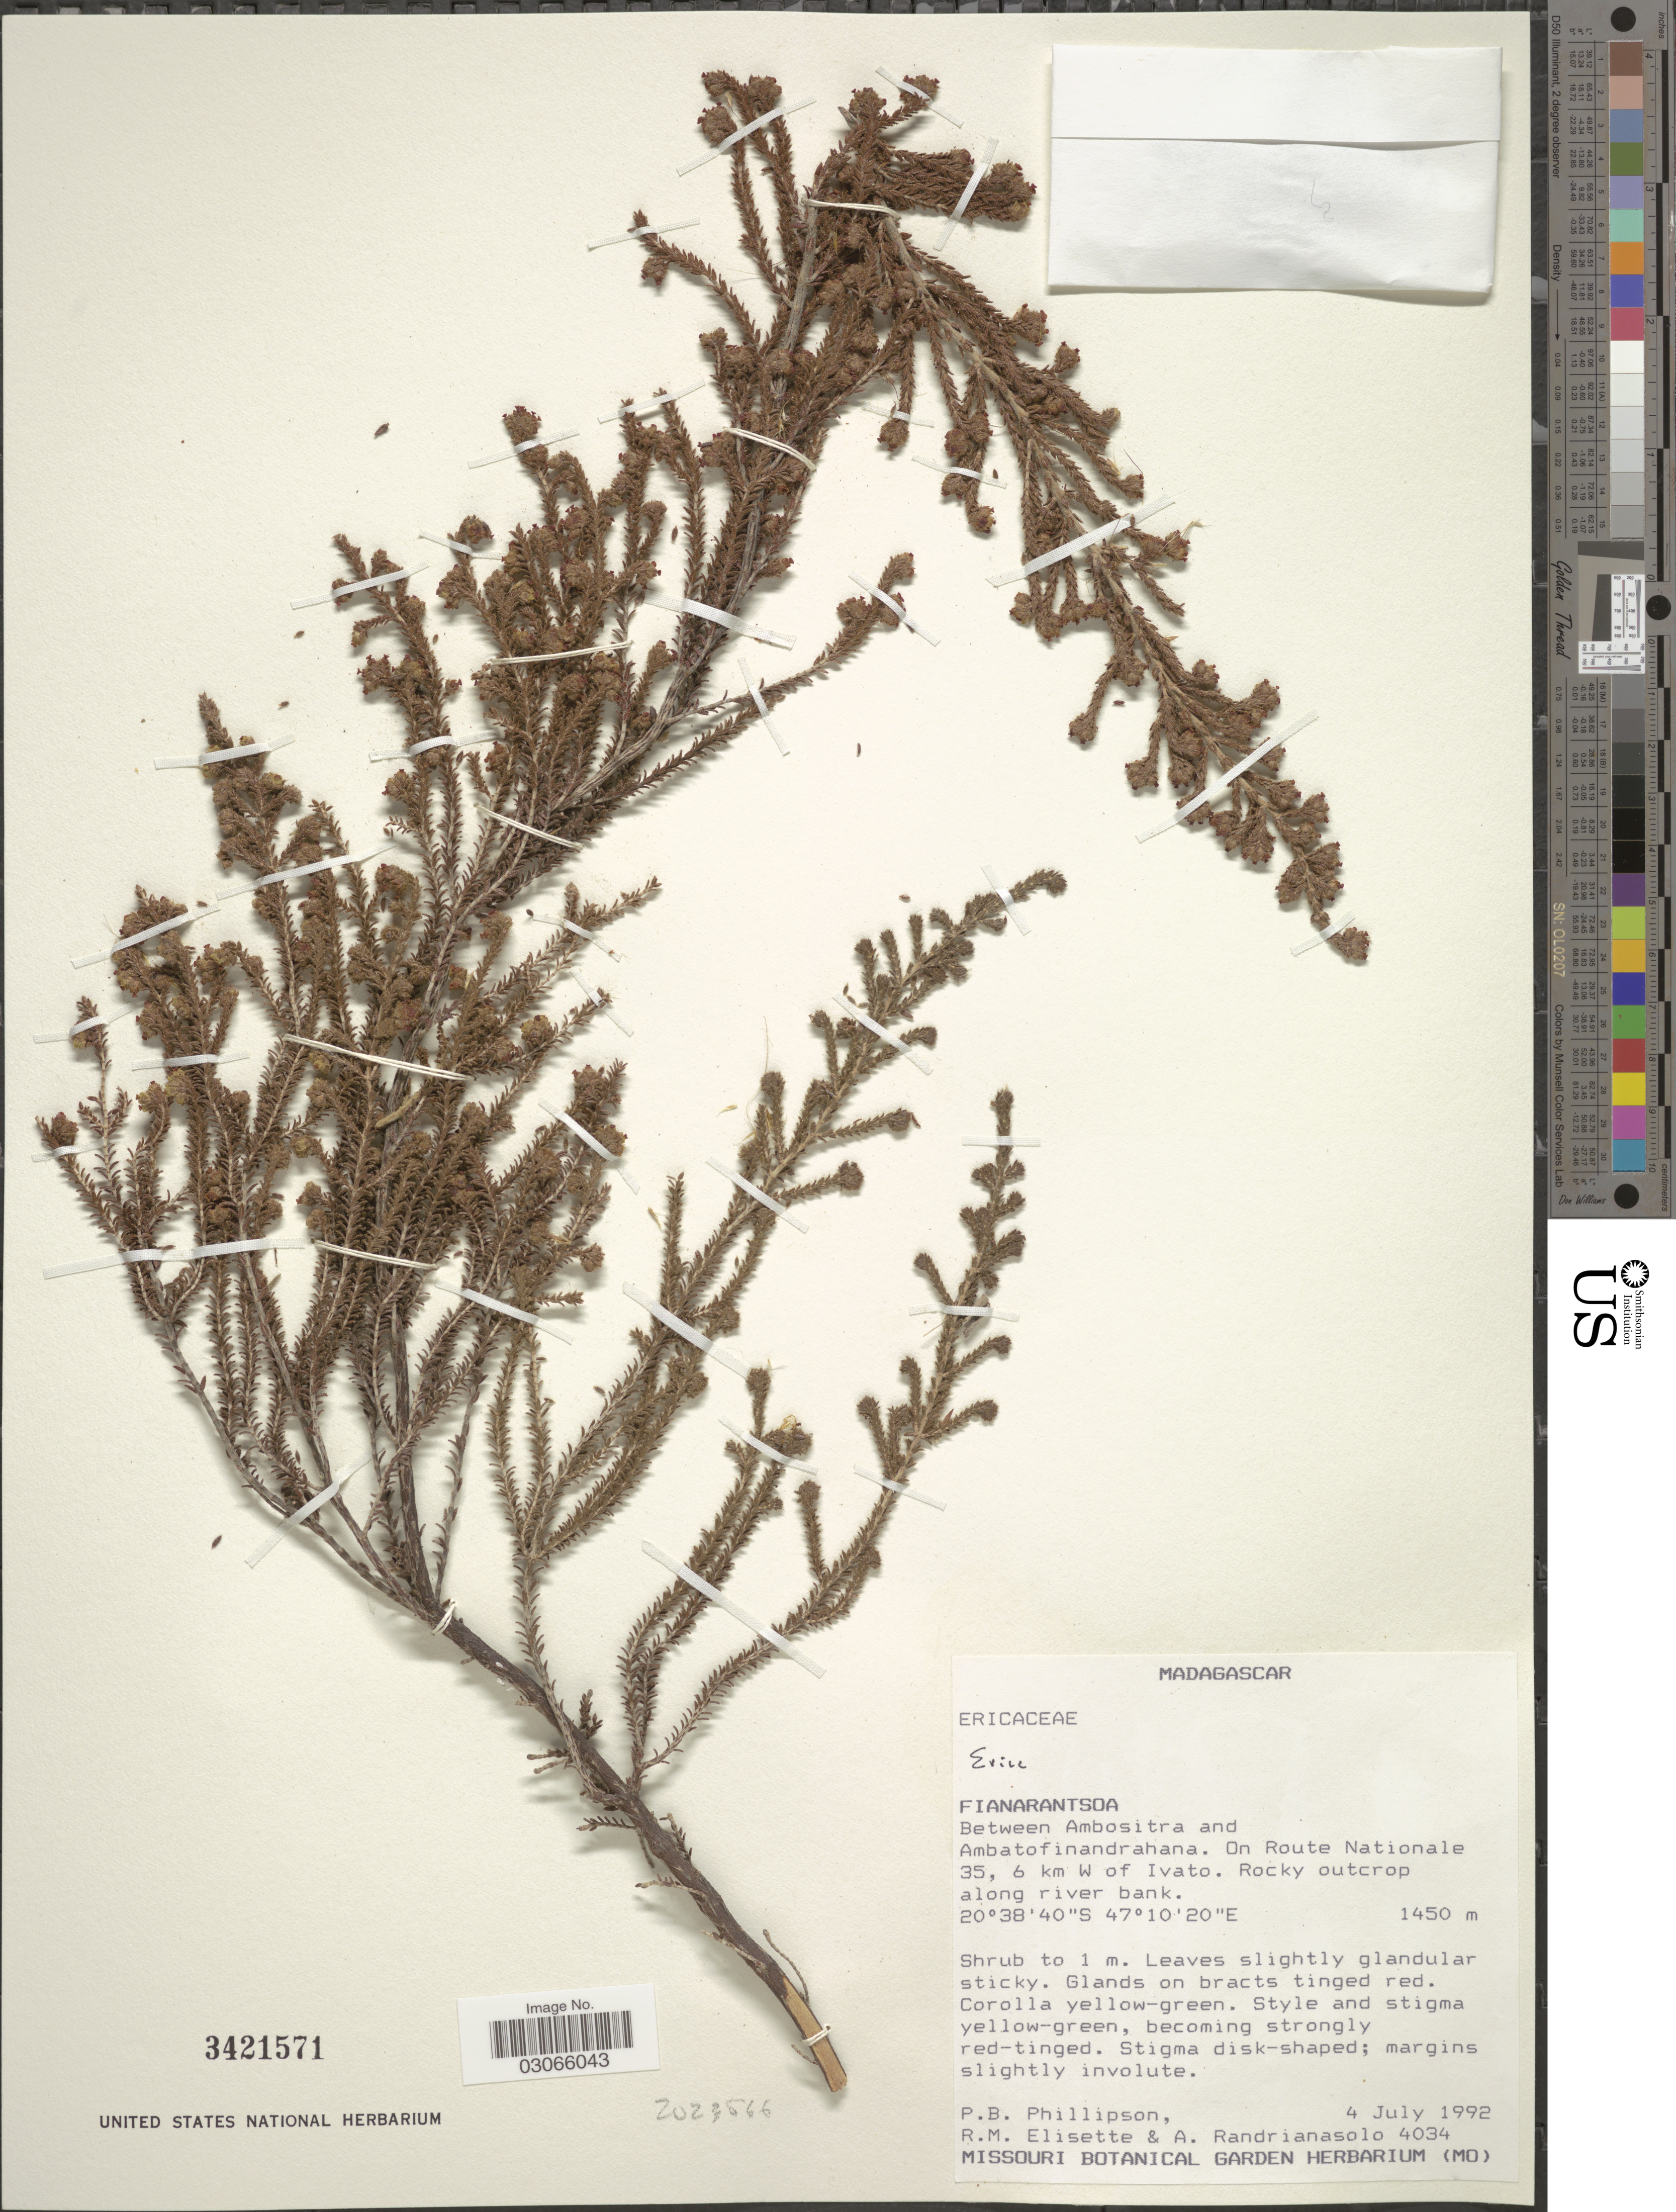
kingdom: Plantae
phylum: Tracheophyta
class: Magnoliopsida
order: Ericales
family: Ericaceae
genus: Erica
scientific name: Erica sp.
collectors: P. B. Phillipson, M. Rahelivololona & A. Randrianasolo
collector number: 4034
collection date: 1992-07-04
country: Madagascar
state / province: Amoron'i Mania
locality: Between Ambositra and Ambatofinandrahana. On Route Nationale 35, 6 km W of Ivato.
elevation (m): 1450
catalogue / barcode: US 3421571